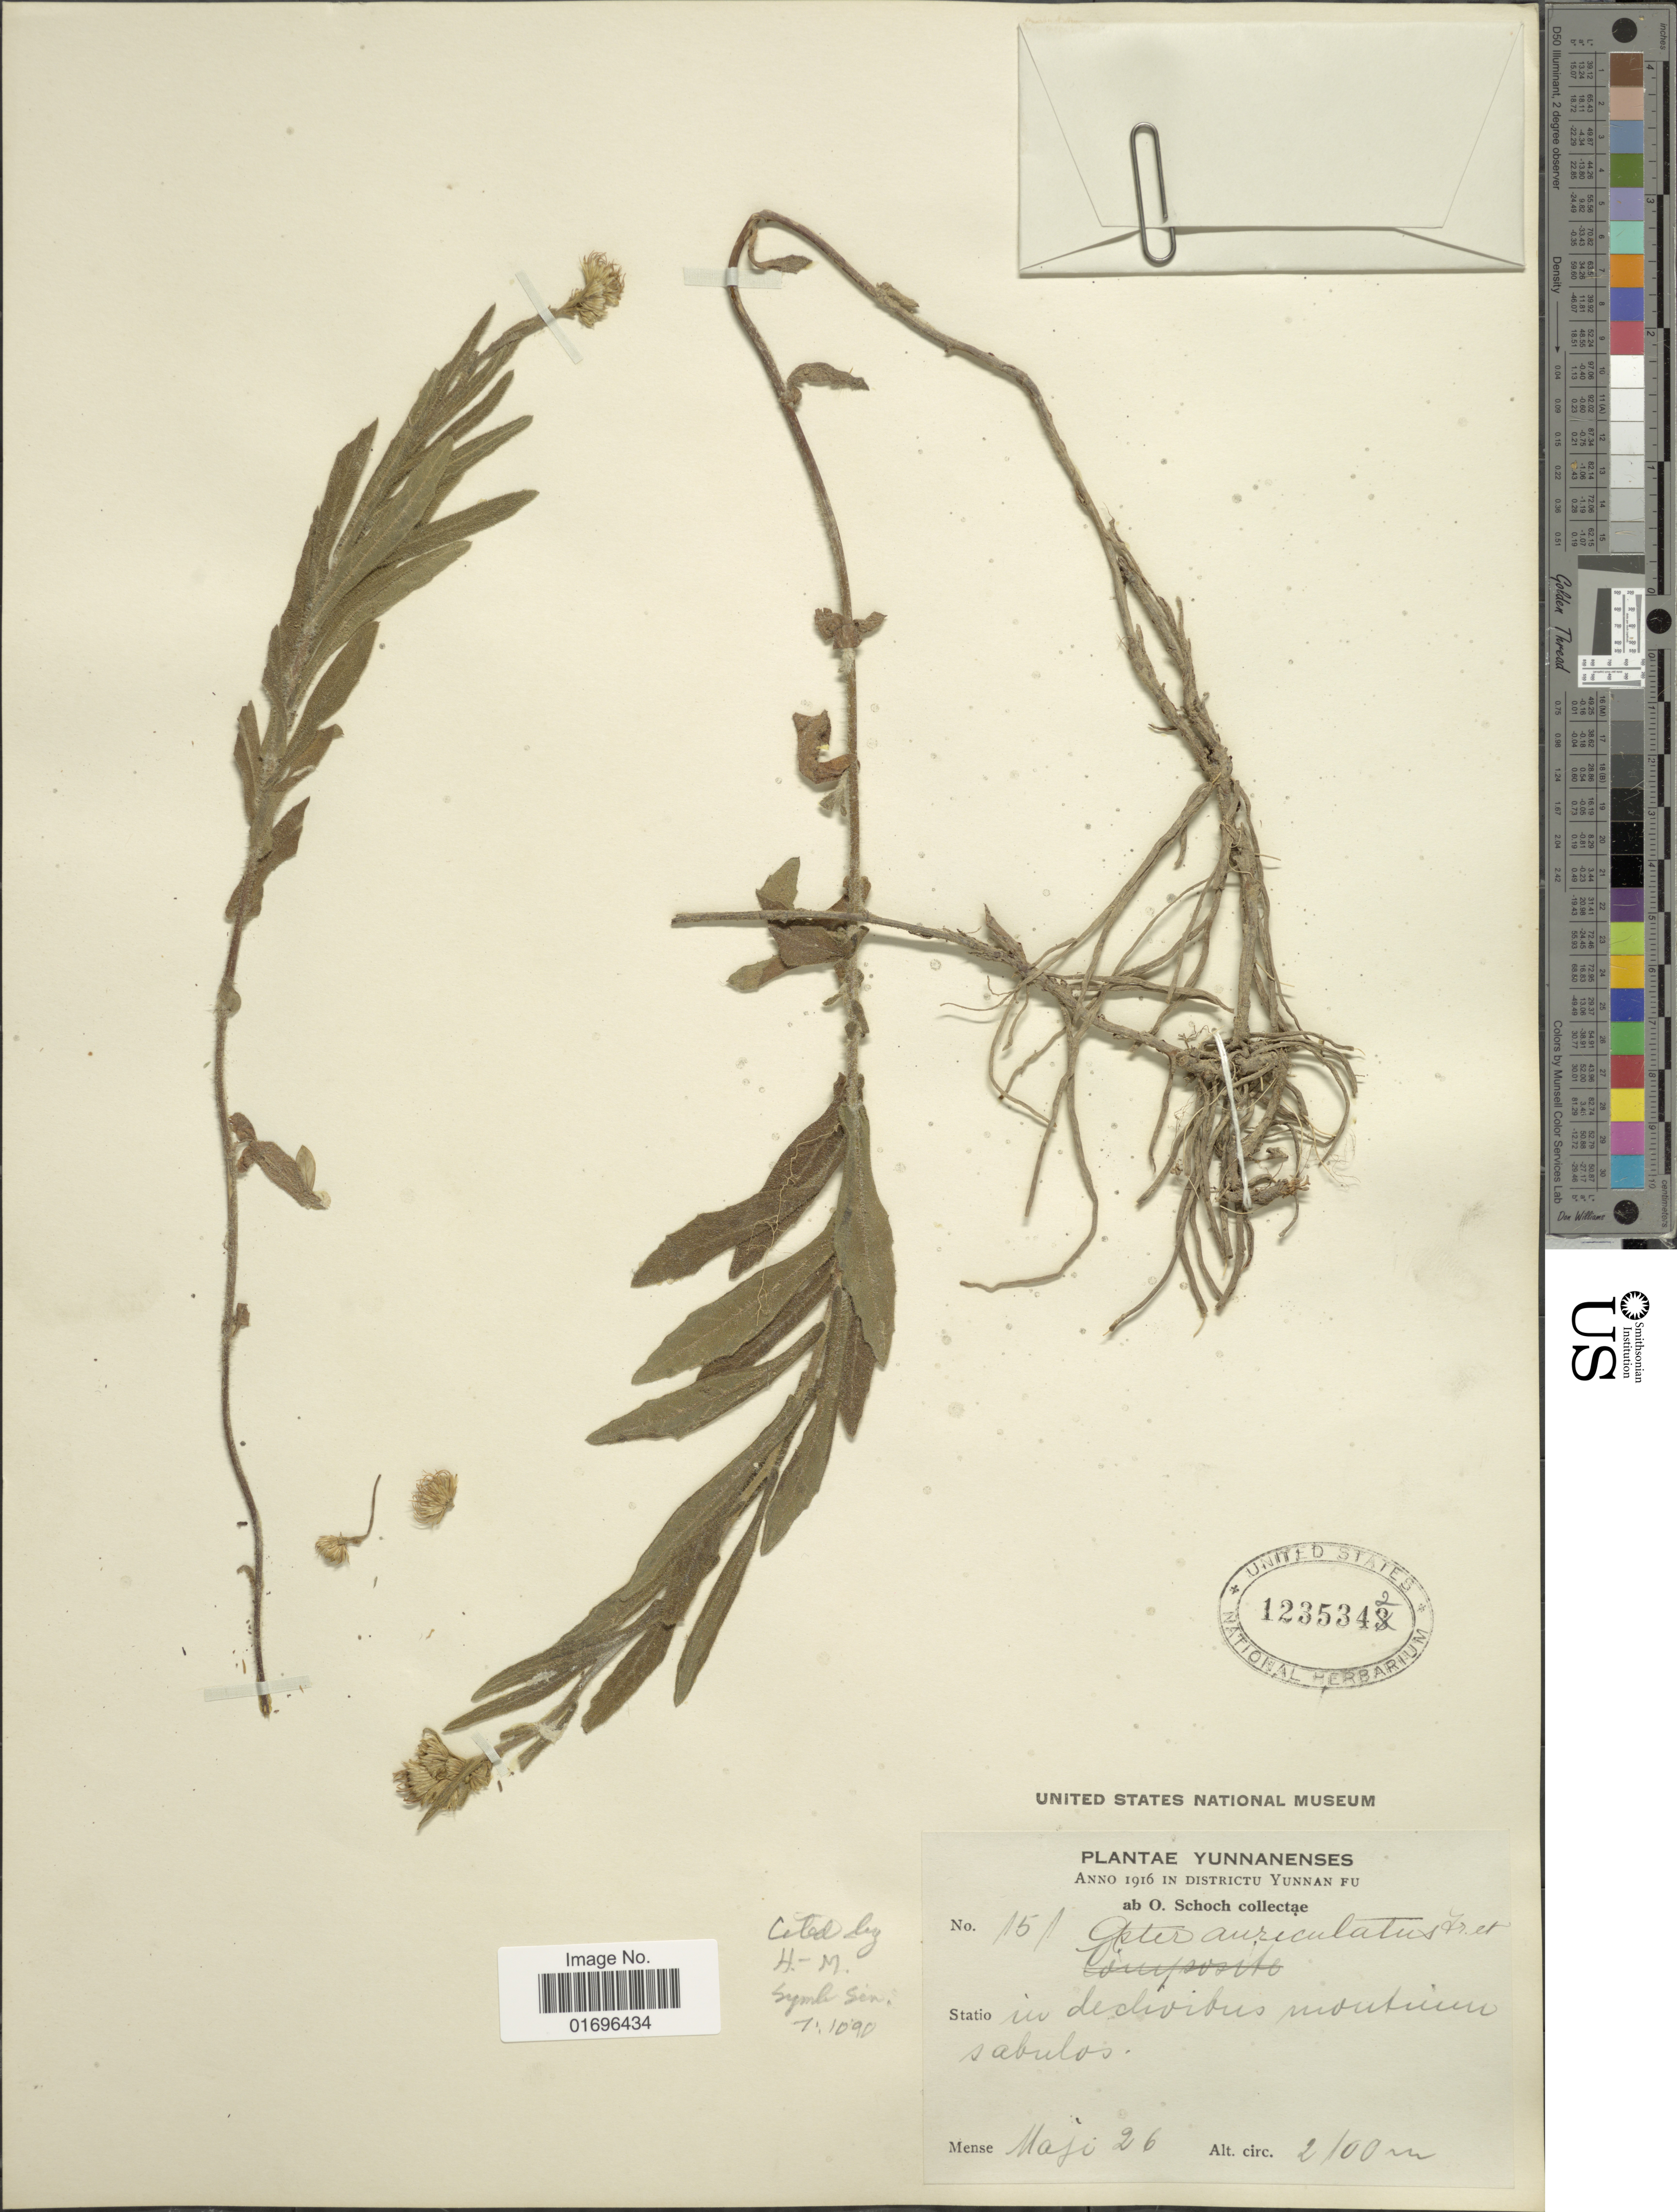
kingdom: Plantae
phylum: Tracheophyta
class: Magnoliopsida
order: Asterales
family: Asteraceae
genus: Aster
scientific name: Aster auriculatus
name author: Franch.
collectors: O. Schoch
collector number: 151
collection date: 1916-05-26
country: China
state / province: Yunnan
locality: Districtu Yunnan Fu. In declivibus mountain sabulos. [interpreted]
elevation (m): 2100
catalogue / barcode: US 1235342